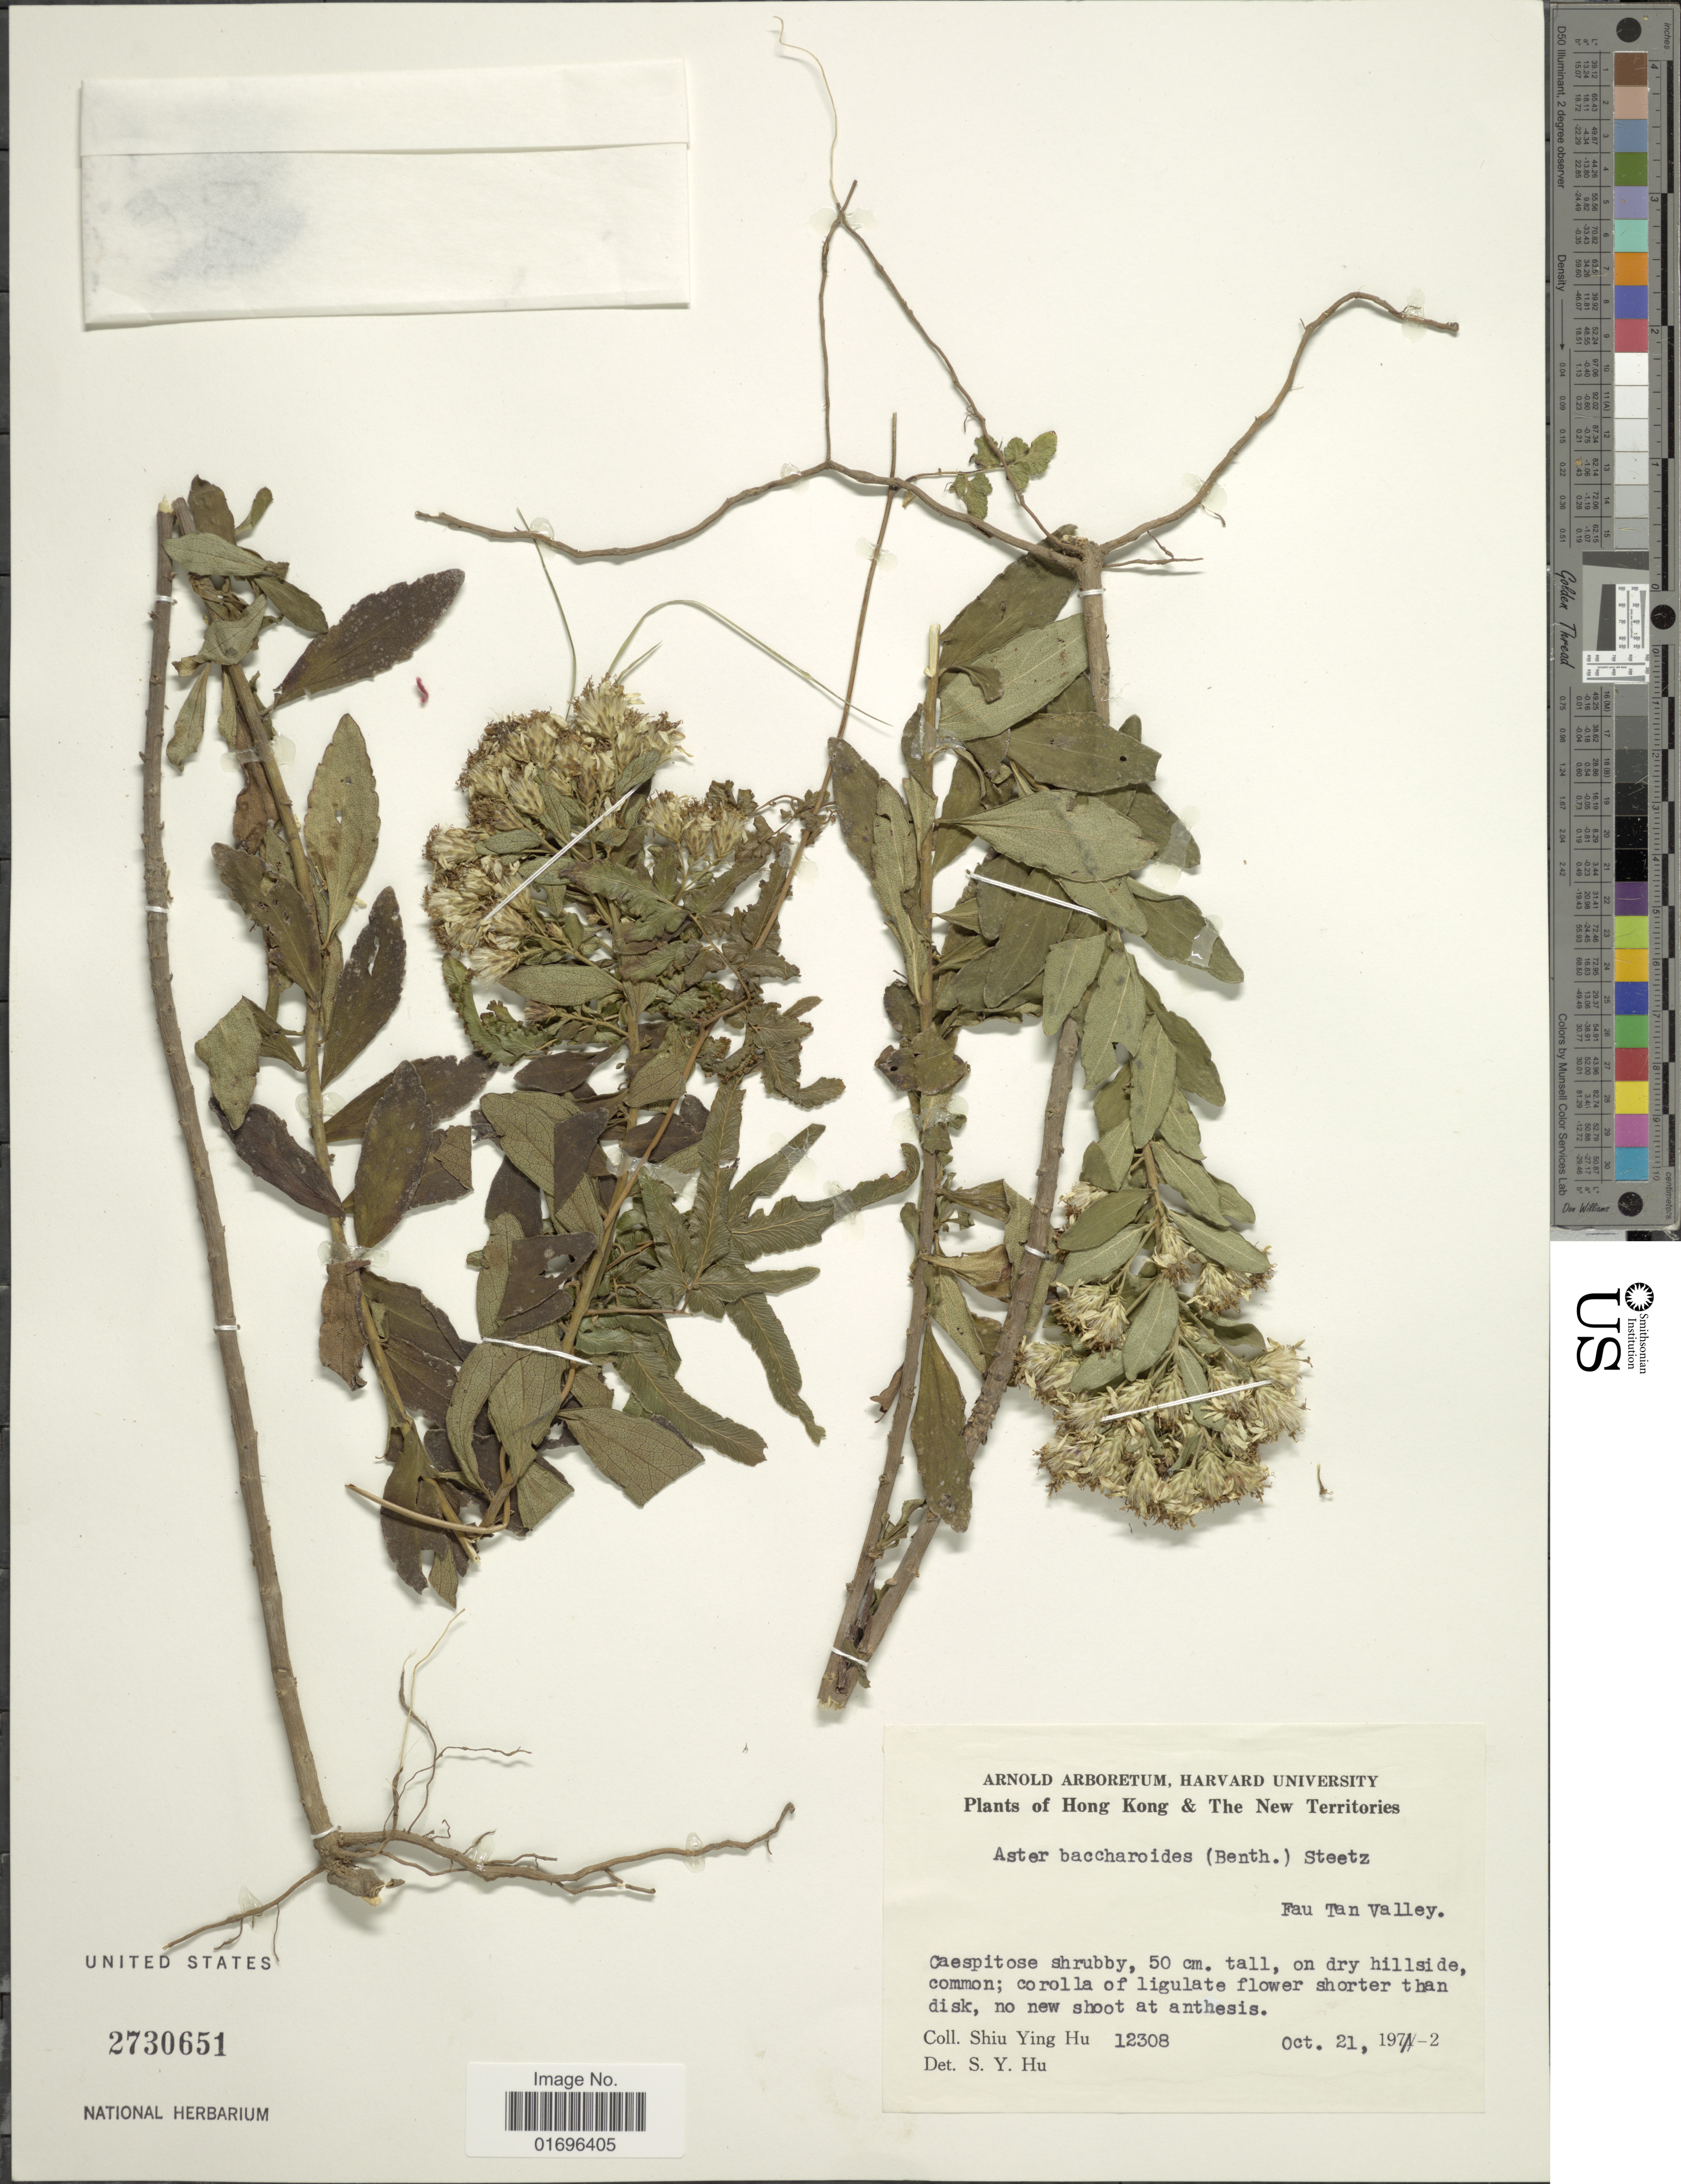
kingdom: Plantae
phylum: Tracheophyta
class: Magnoliopsida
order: Asterales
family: Asteraceae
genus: Aster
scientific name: Aster baccharoides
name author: (Benth.) Steetz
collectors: S. Y. Hu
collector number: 12308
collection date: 1972-10-21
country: China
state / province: Hong Kong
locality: Hong Kong & The New Territories. Fau Tan Valley.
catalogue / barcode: US 2730651